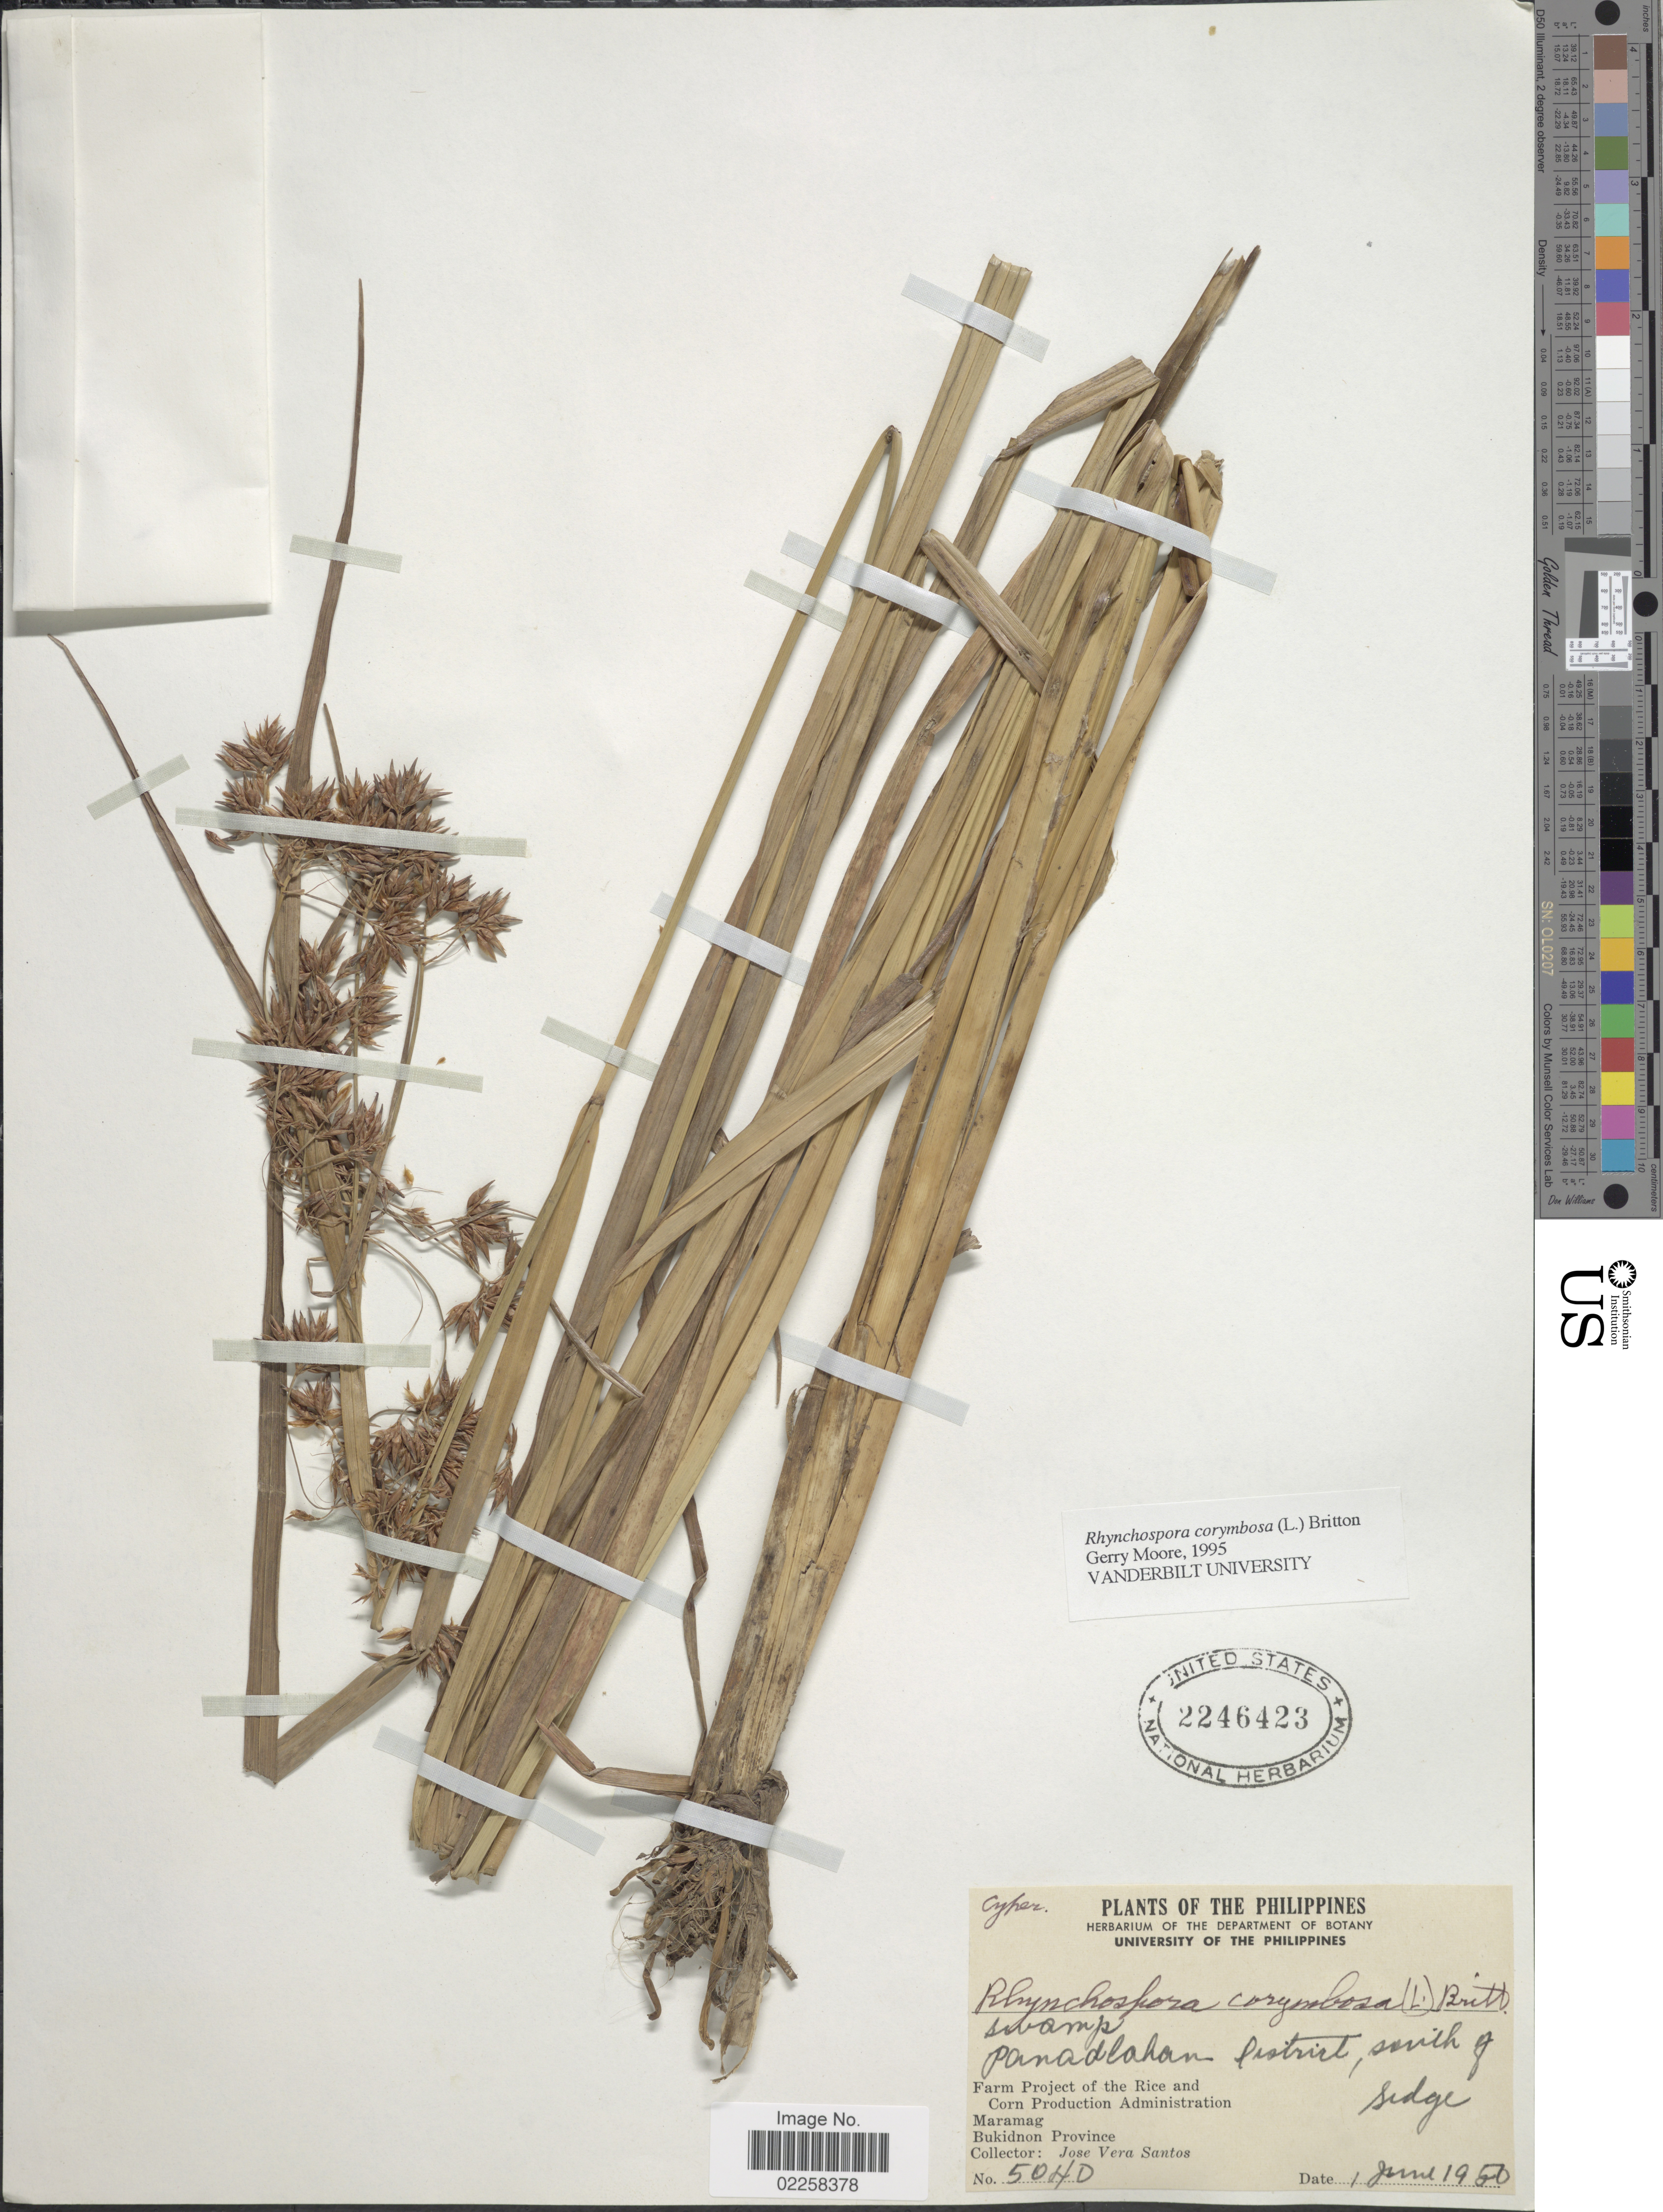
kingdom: Plantae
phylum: Tracheophyta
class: Liliopsida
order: Poales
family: Cyperaceae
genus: Rhynchospora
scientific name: Rhynchospora corymbosa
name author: (L.) Britton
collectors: J. V. Santos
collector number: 5040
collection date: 1950-06-01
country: Philippines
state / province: Northern Mindanao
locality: Panadlahan District, Farm Project of the Rice and Corn Production Administration, Maramag, Bukidnon Province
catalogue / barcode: US 2246423